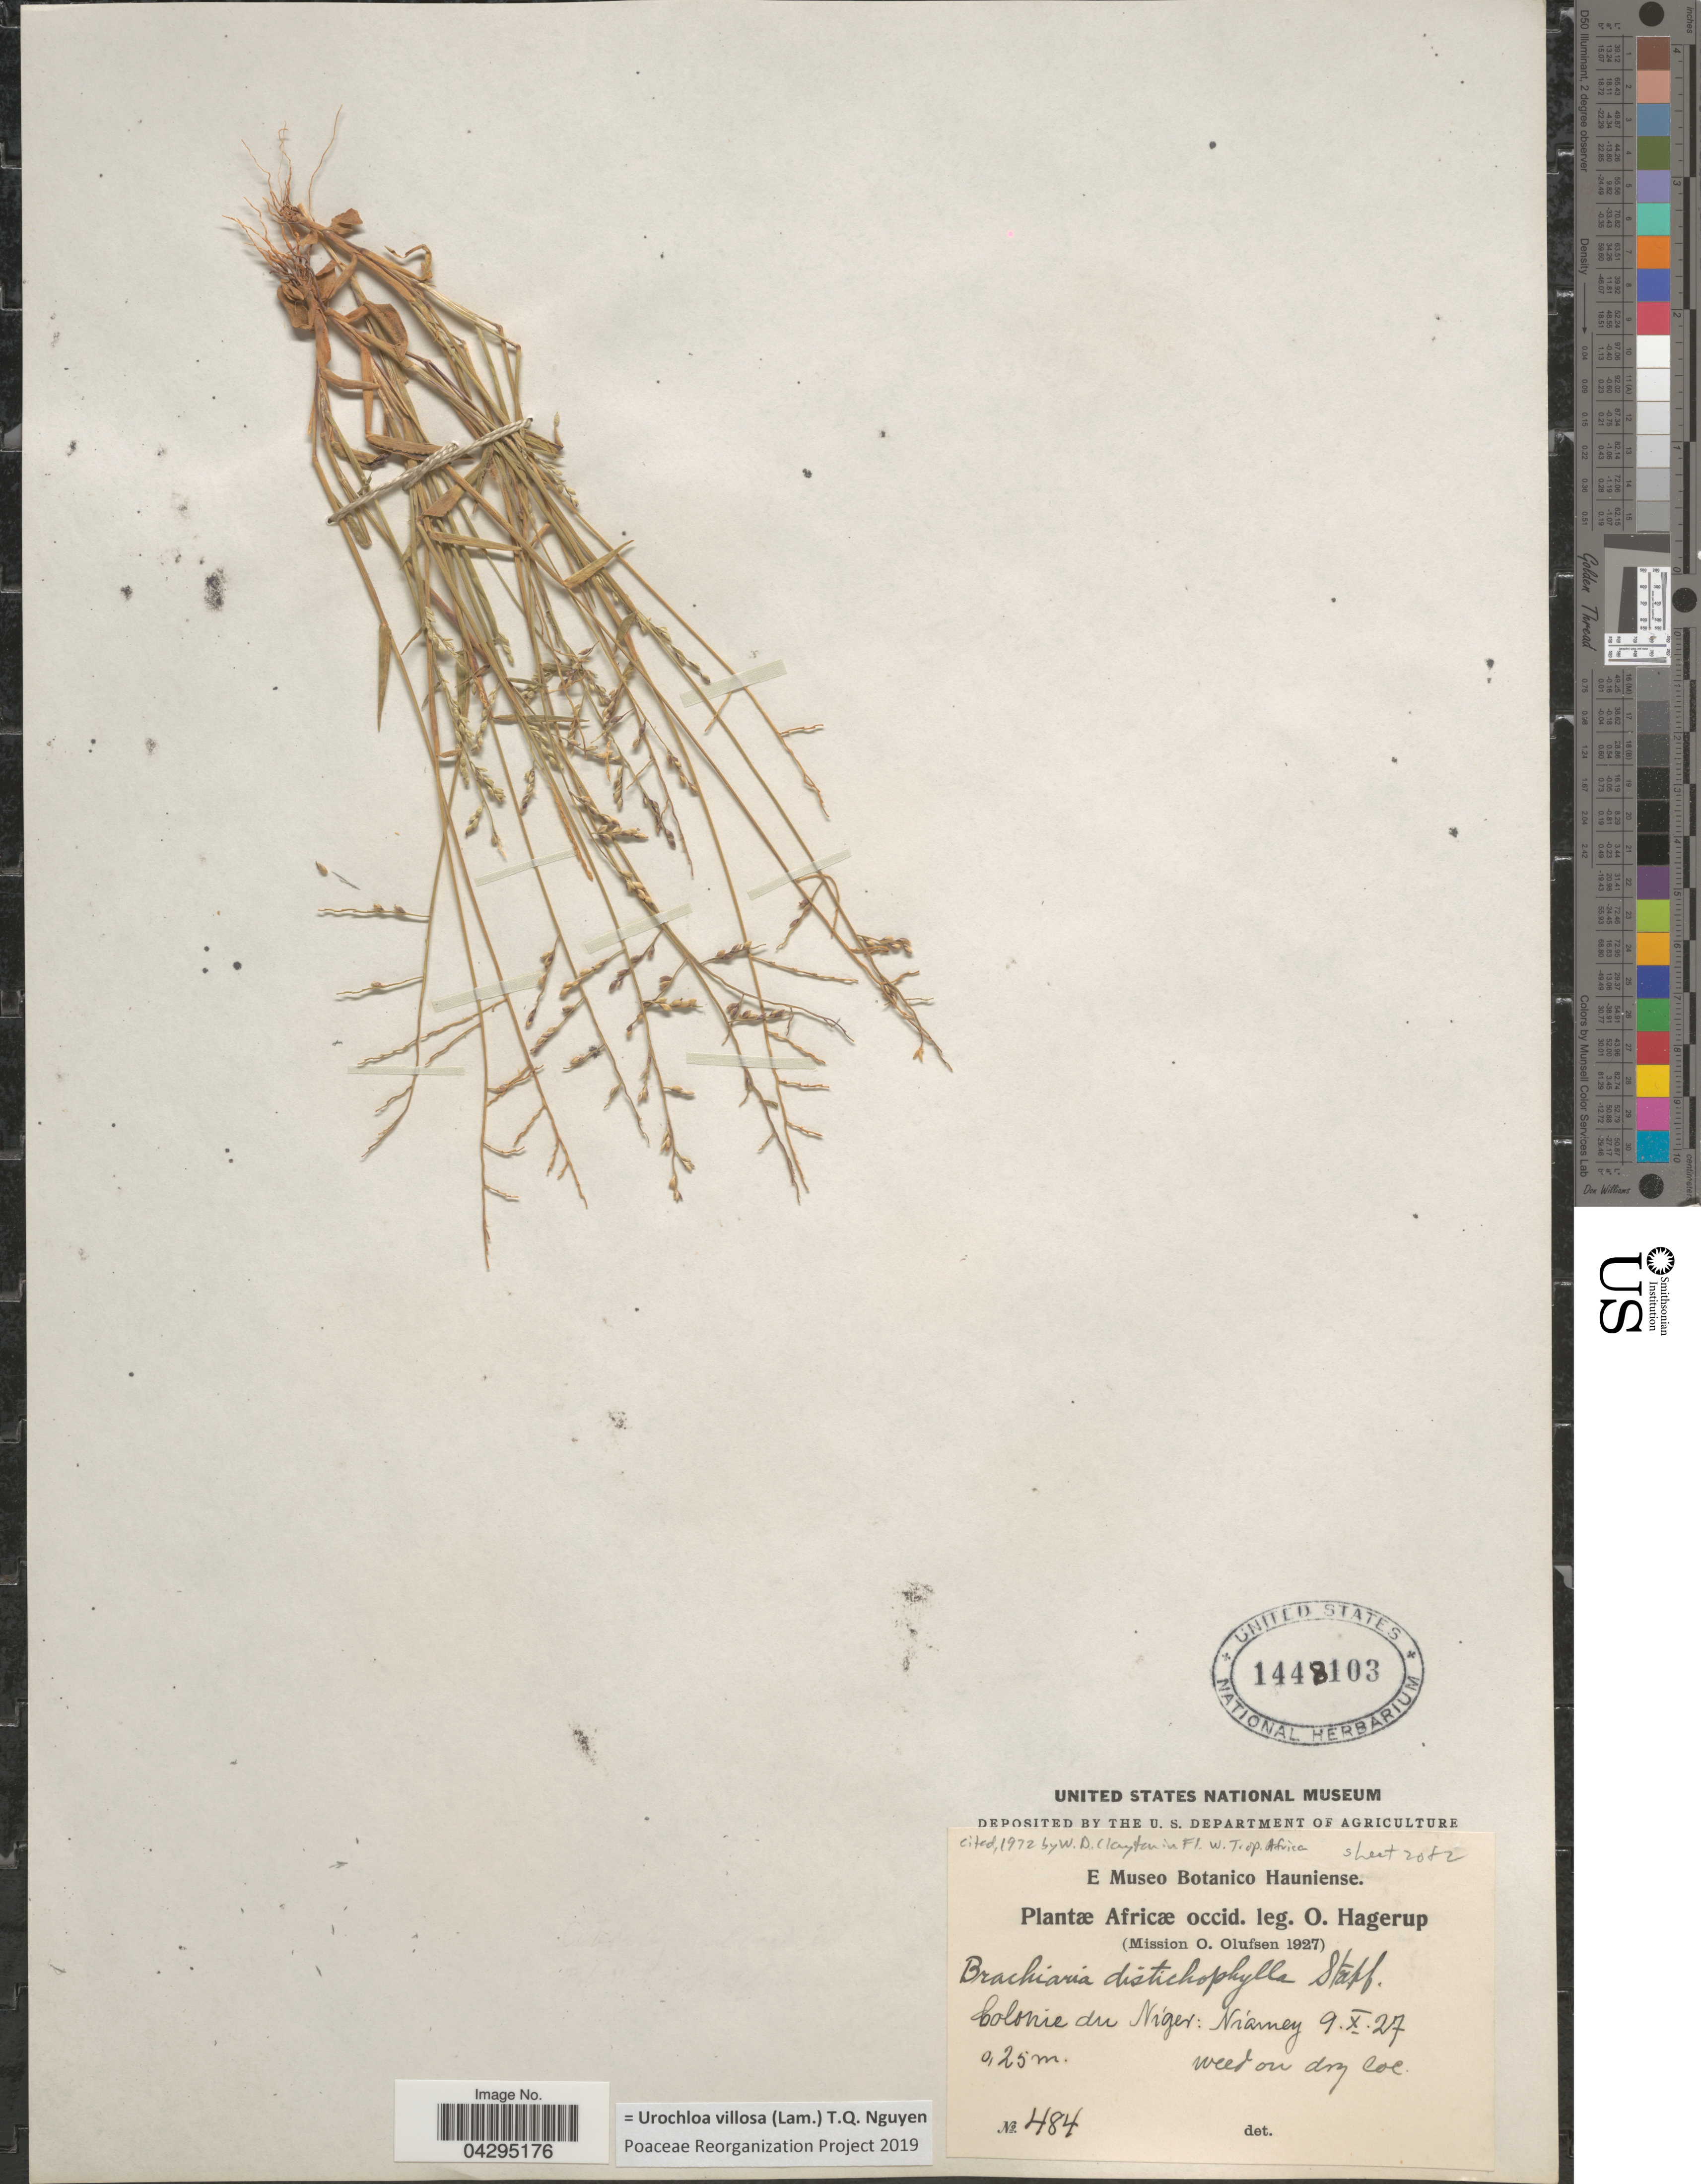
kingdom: Plantae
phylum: Tracheophyta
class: Liliopsida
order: Poales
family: Poaceae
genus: Urochloa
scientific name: Urochloa villosa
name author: (Lam.) T.Q. Nguyen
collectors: O. Hagerup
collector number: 484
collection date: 1927-10-09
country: Niger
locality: Africæ occid. (Mission O. Olufsen 1927). Colonie du Niger: Niamey.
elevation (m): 0.25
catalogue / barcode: US 1448103